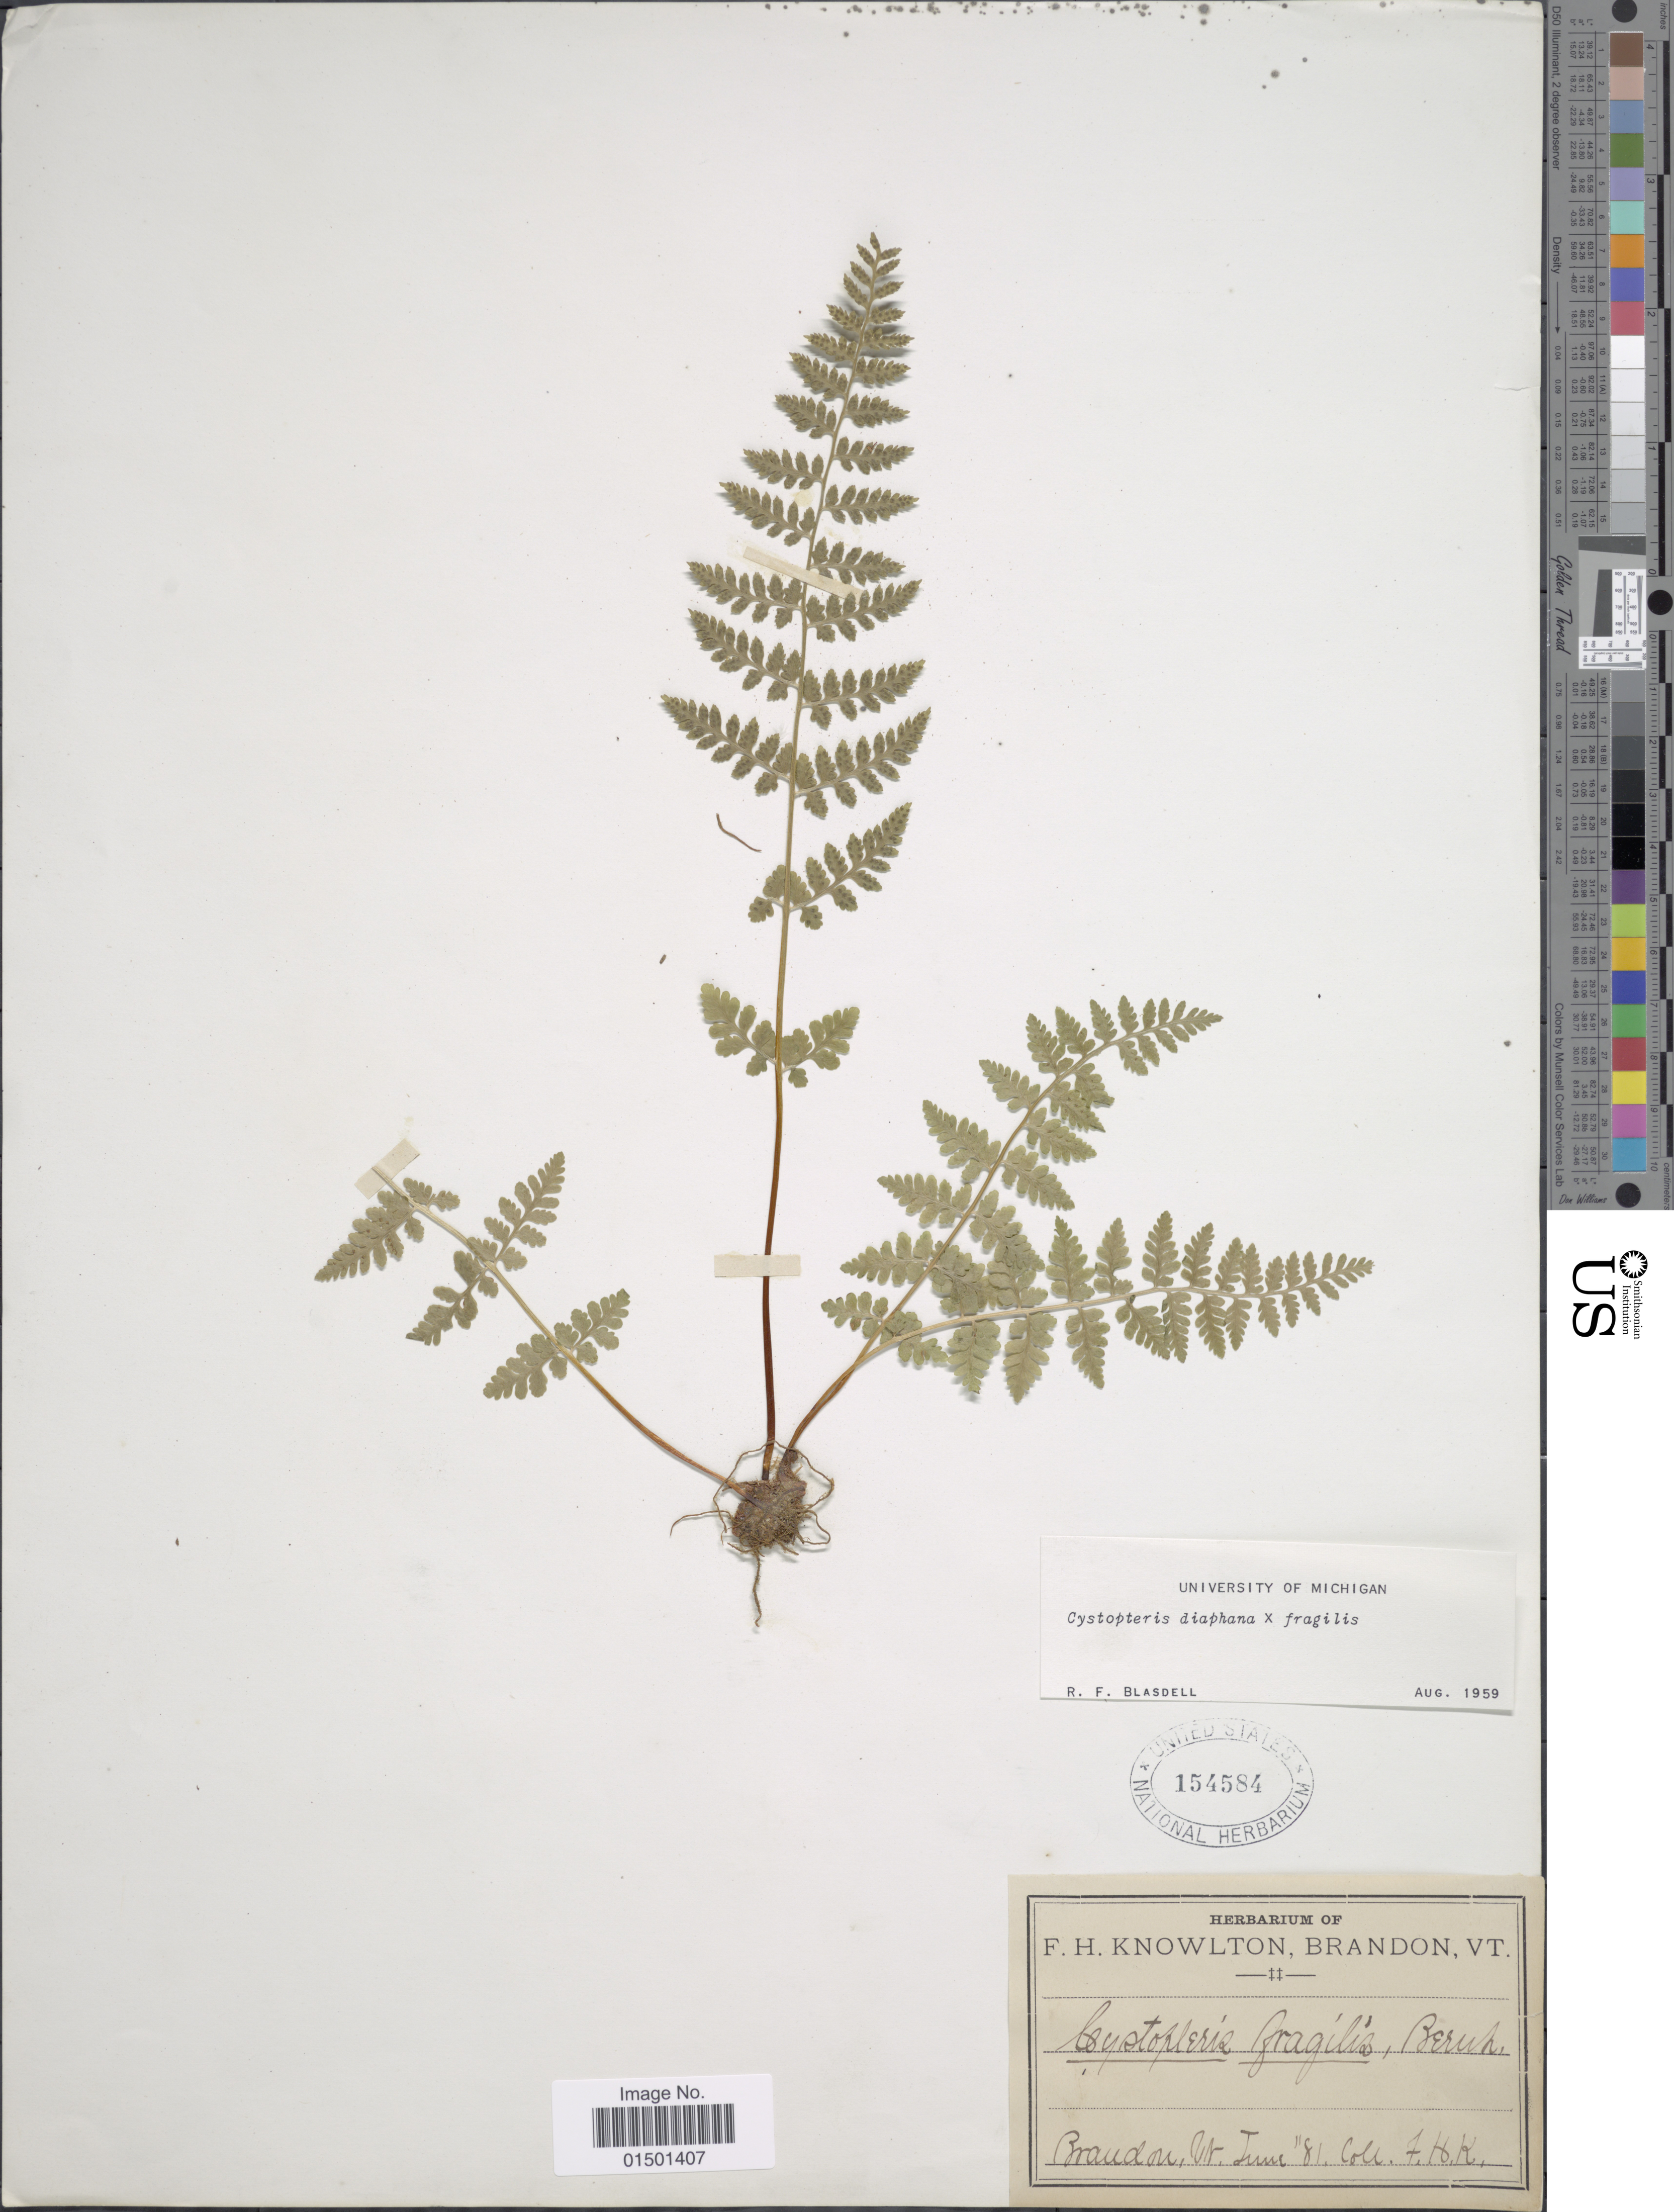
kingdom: Plantae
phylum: Tracheophyta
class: Polypodiopsida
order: Polypodiales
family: Cystopteridaceae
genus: Cystopteris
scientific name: Cystopteris diaphana x C. fragilis (L.) Bernh.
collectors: F. H. Knowlton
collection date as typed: Transcribed d/m/y: /6/81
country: United States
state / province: Vermont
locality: Brandon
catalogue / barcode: US 154584